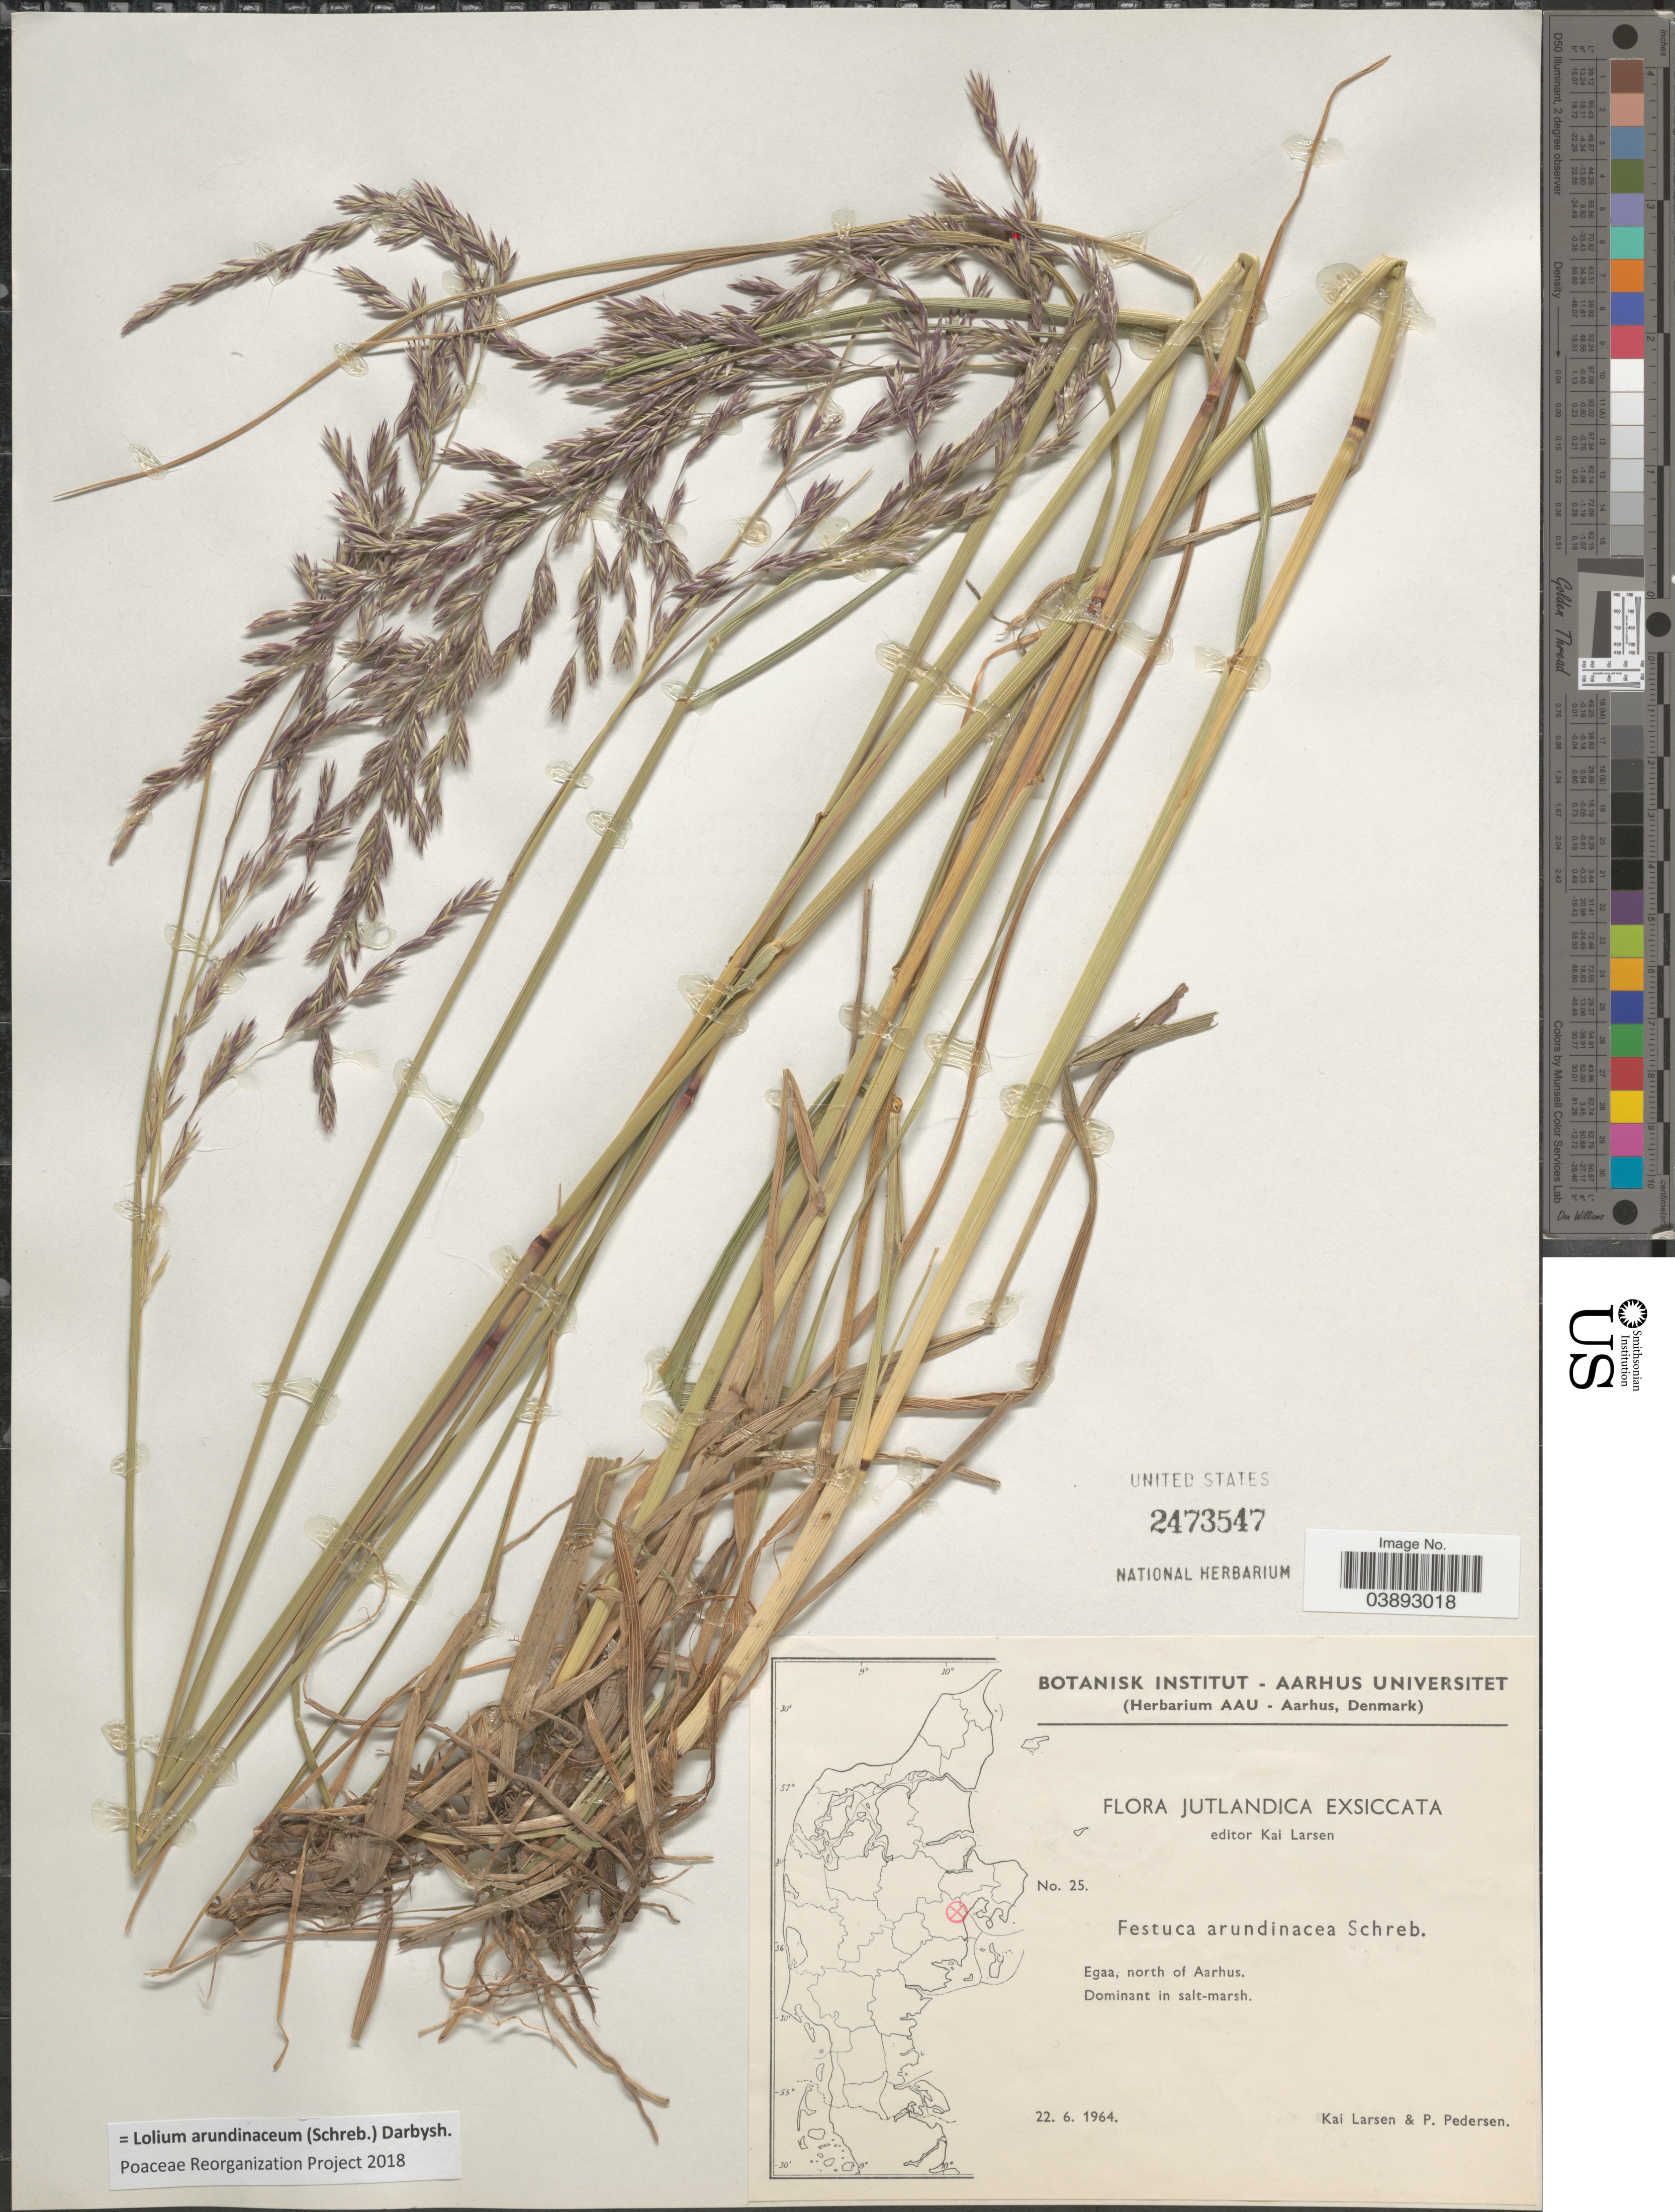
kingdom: Plantae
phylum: Tracheophyta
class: Liliopsida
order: Poales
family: Poaceae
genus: Lolium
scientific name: Lolium arundinaceum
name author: (Schreb.) Darbysh.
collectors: K. Larsen & P. Pedersen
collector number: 25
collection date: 1964-06-22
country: Denmark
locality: Jutlandica. Egaa, north of Aarhus.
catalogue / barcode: US 2473547